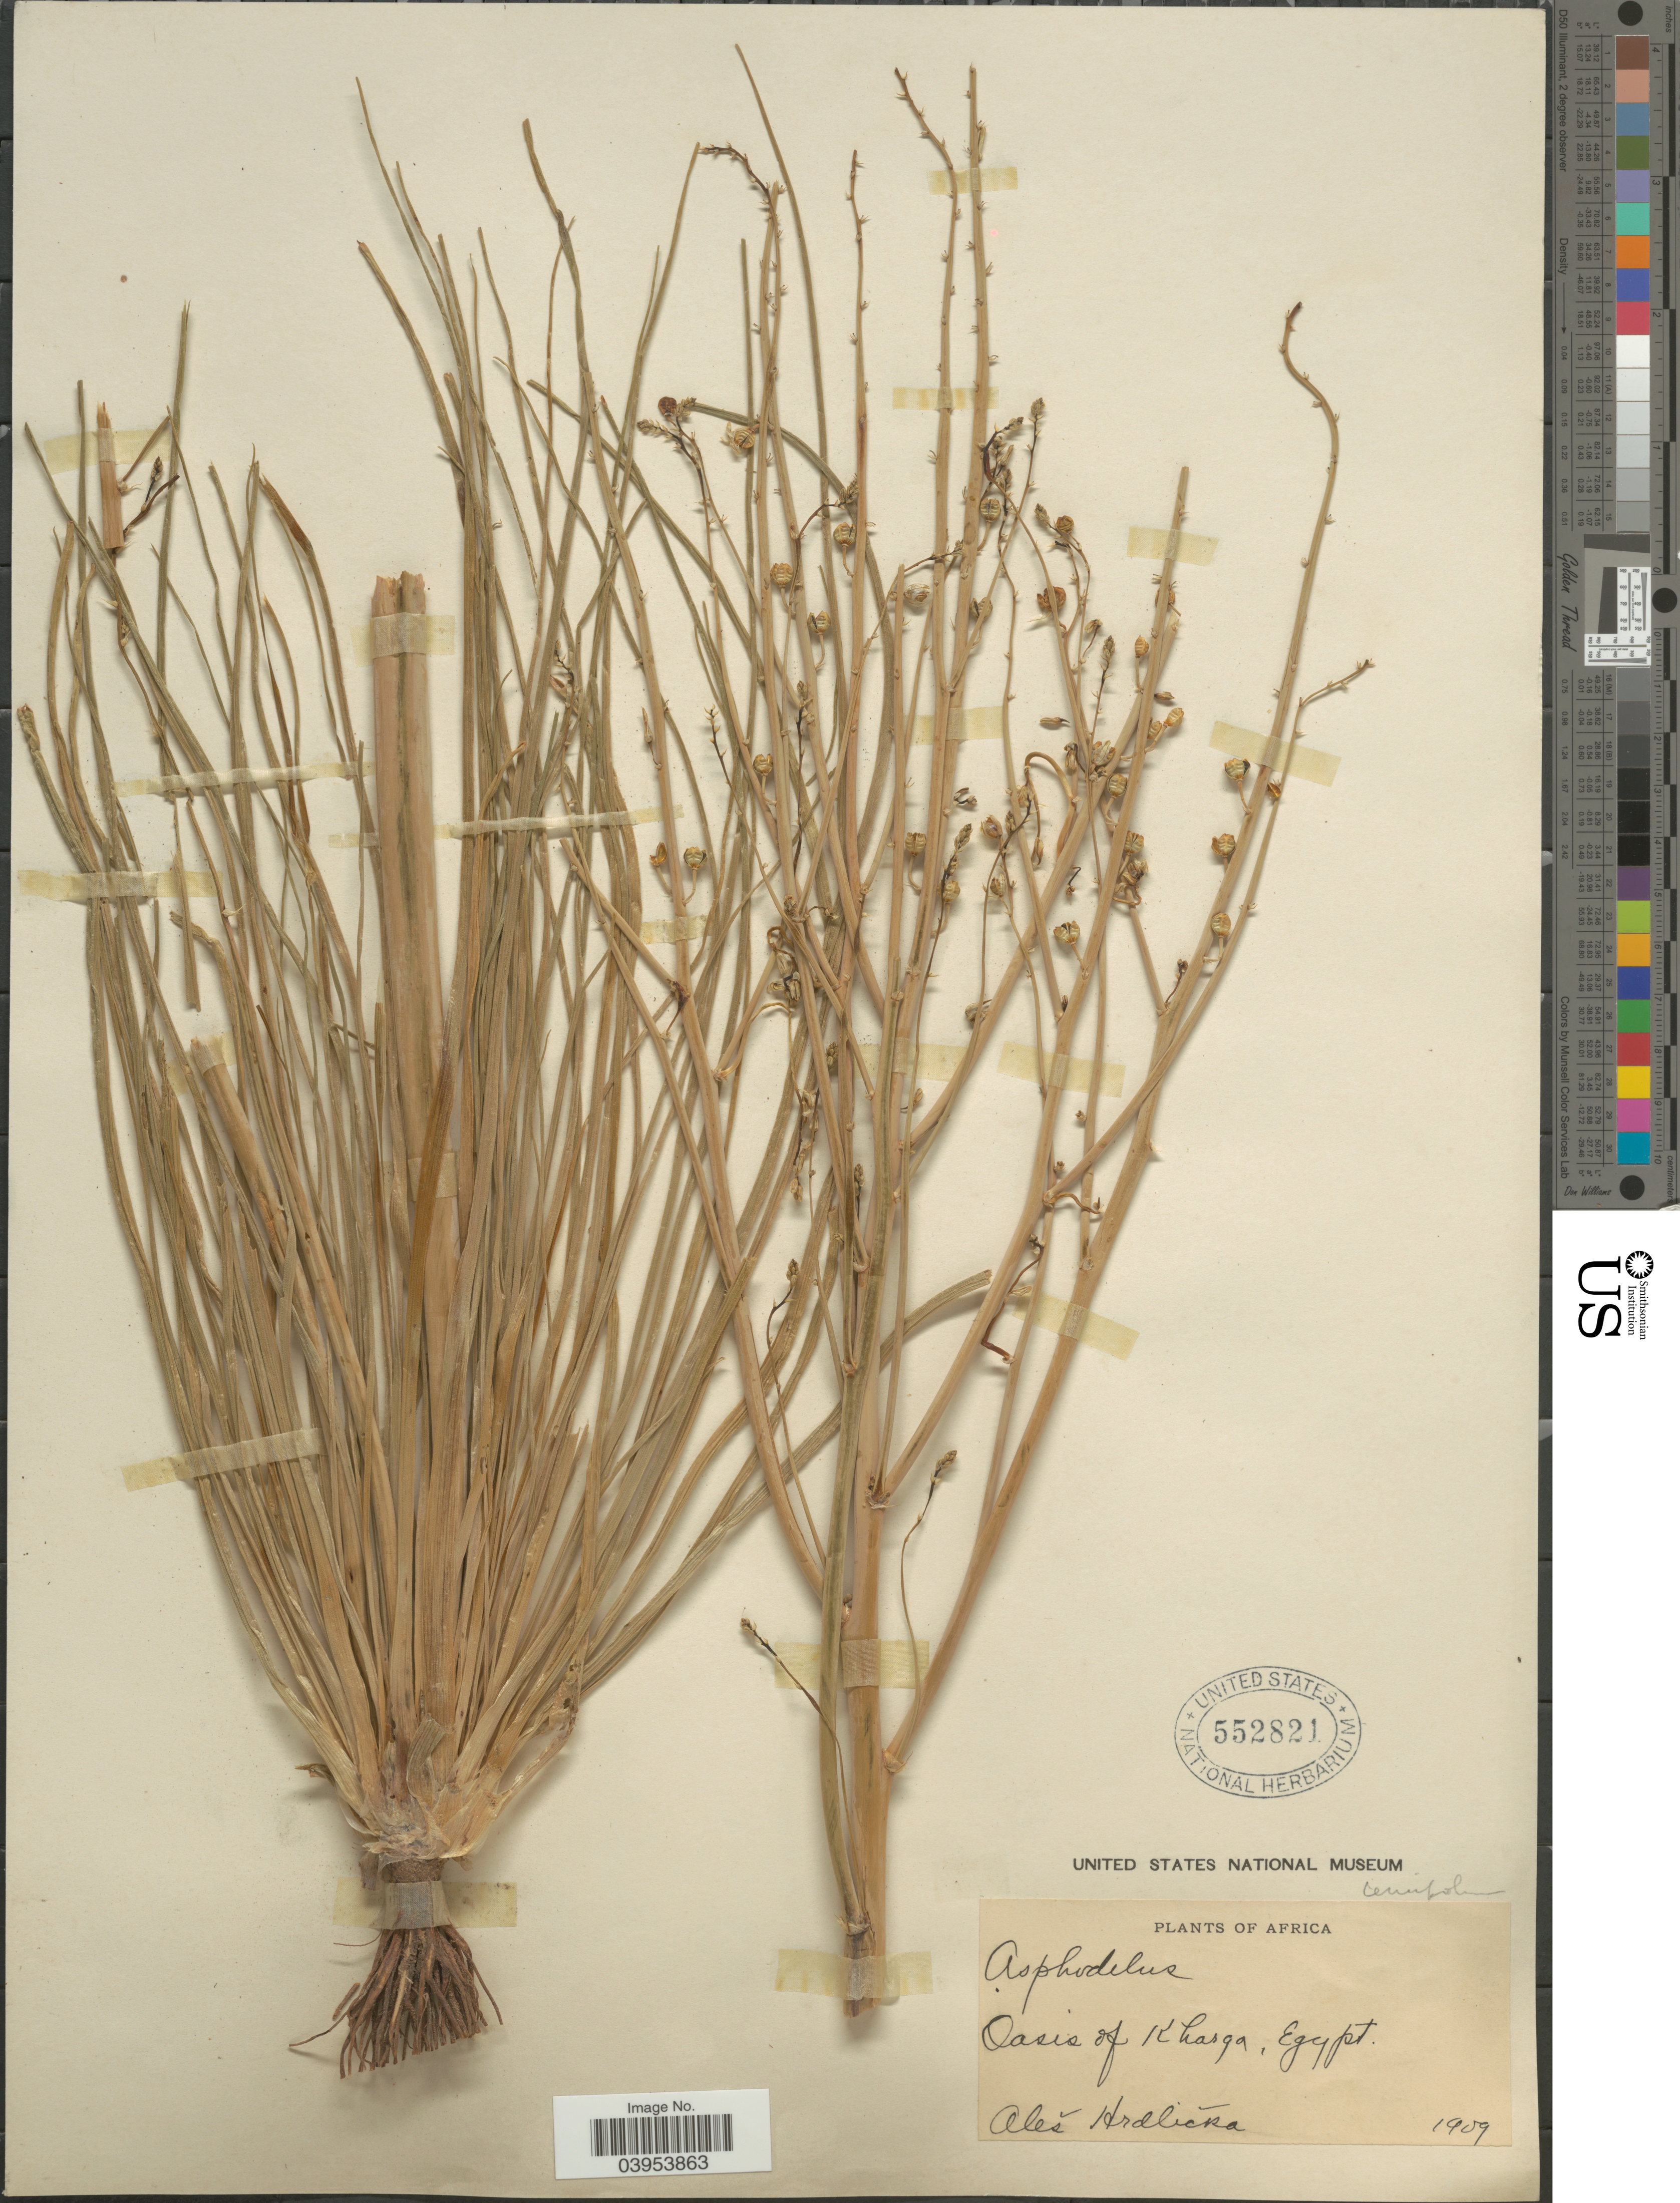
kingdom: Plantae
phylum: Tracheophyta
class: Liliopsida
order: Asparagales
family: Asphodelaceae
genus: Asphodelus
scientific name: Asphodelus cerasiferus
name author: J. Gay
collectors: A. Hrdlicka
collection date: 1909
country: Egypt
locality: Oasis of Kharga.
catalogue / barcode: US 552821